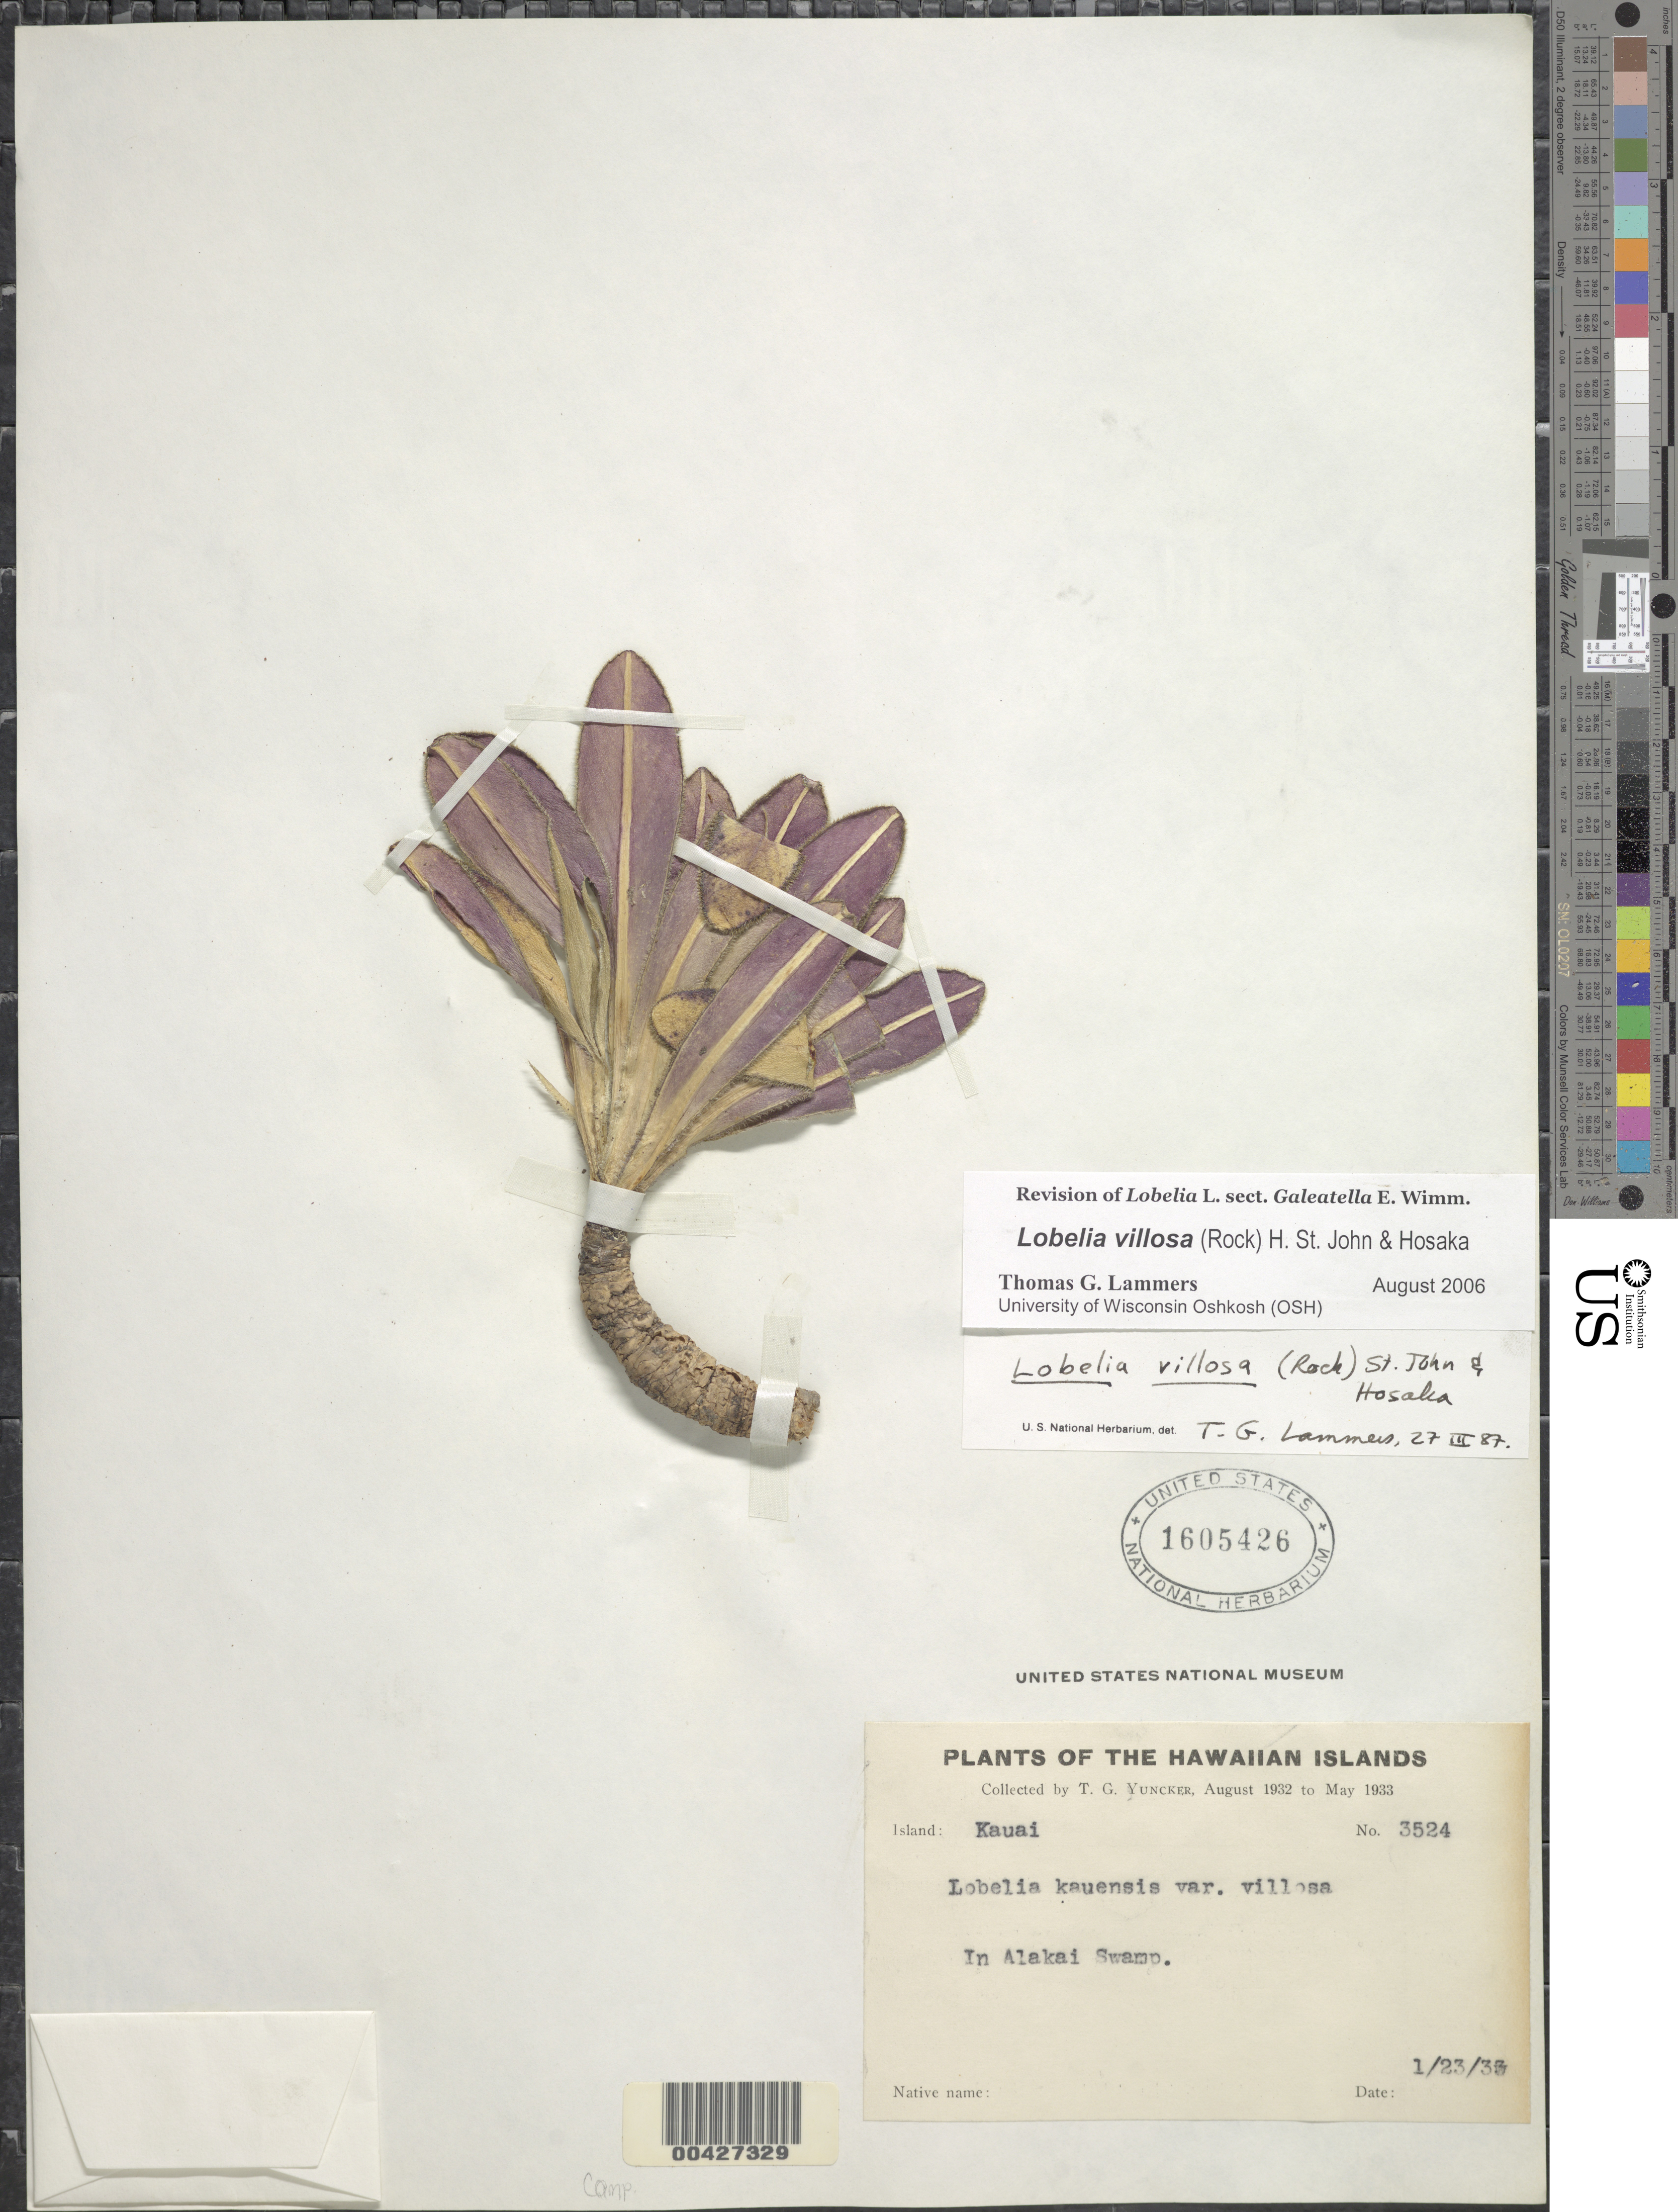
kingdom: Plantae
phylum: Tracheophyta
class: Magnoliopsida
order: Asterales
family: Campanulaceae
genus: Lobelia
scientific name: Lobelia villosa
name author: (Rock) H. St. John & Hosaka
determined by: Lammers, T. G.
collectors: T. G. Yuncker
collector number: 3524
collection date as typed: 23 Jan 1933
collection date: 1933-01-23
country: United States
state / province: Hawaii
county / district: Kauai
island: Kaua'i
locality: In Alakai Swamp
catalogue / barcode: US 1605426